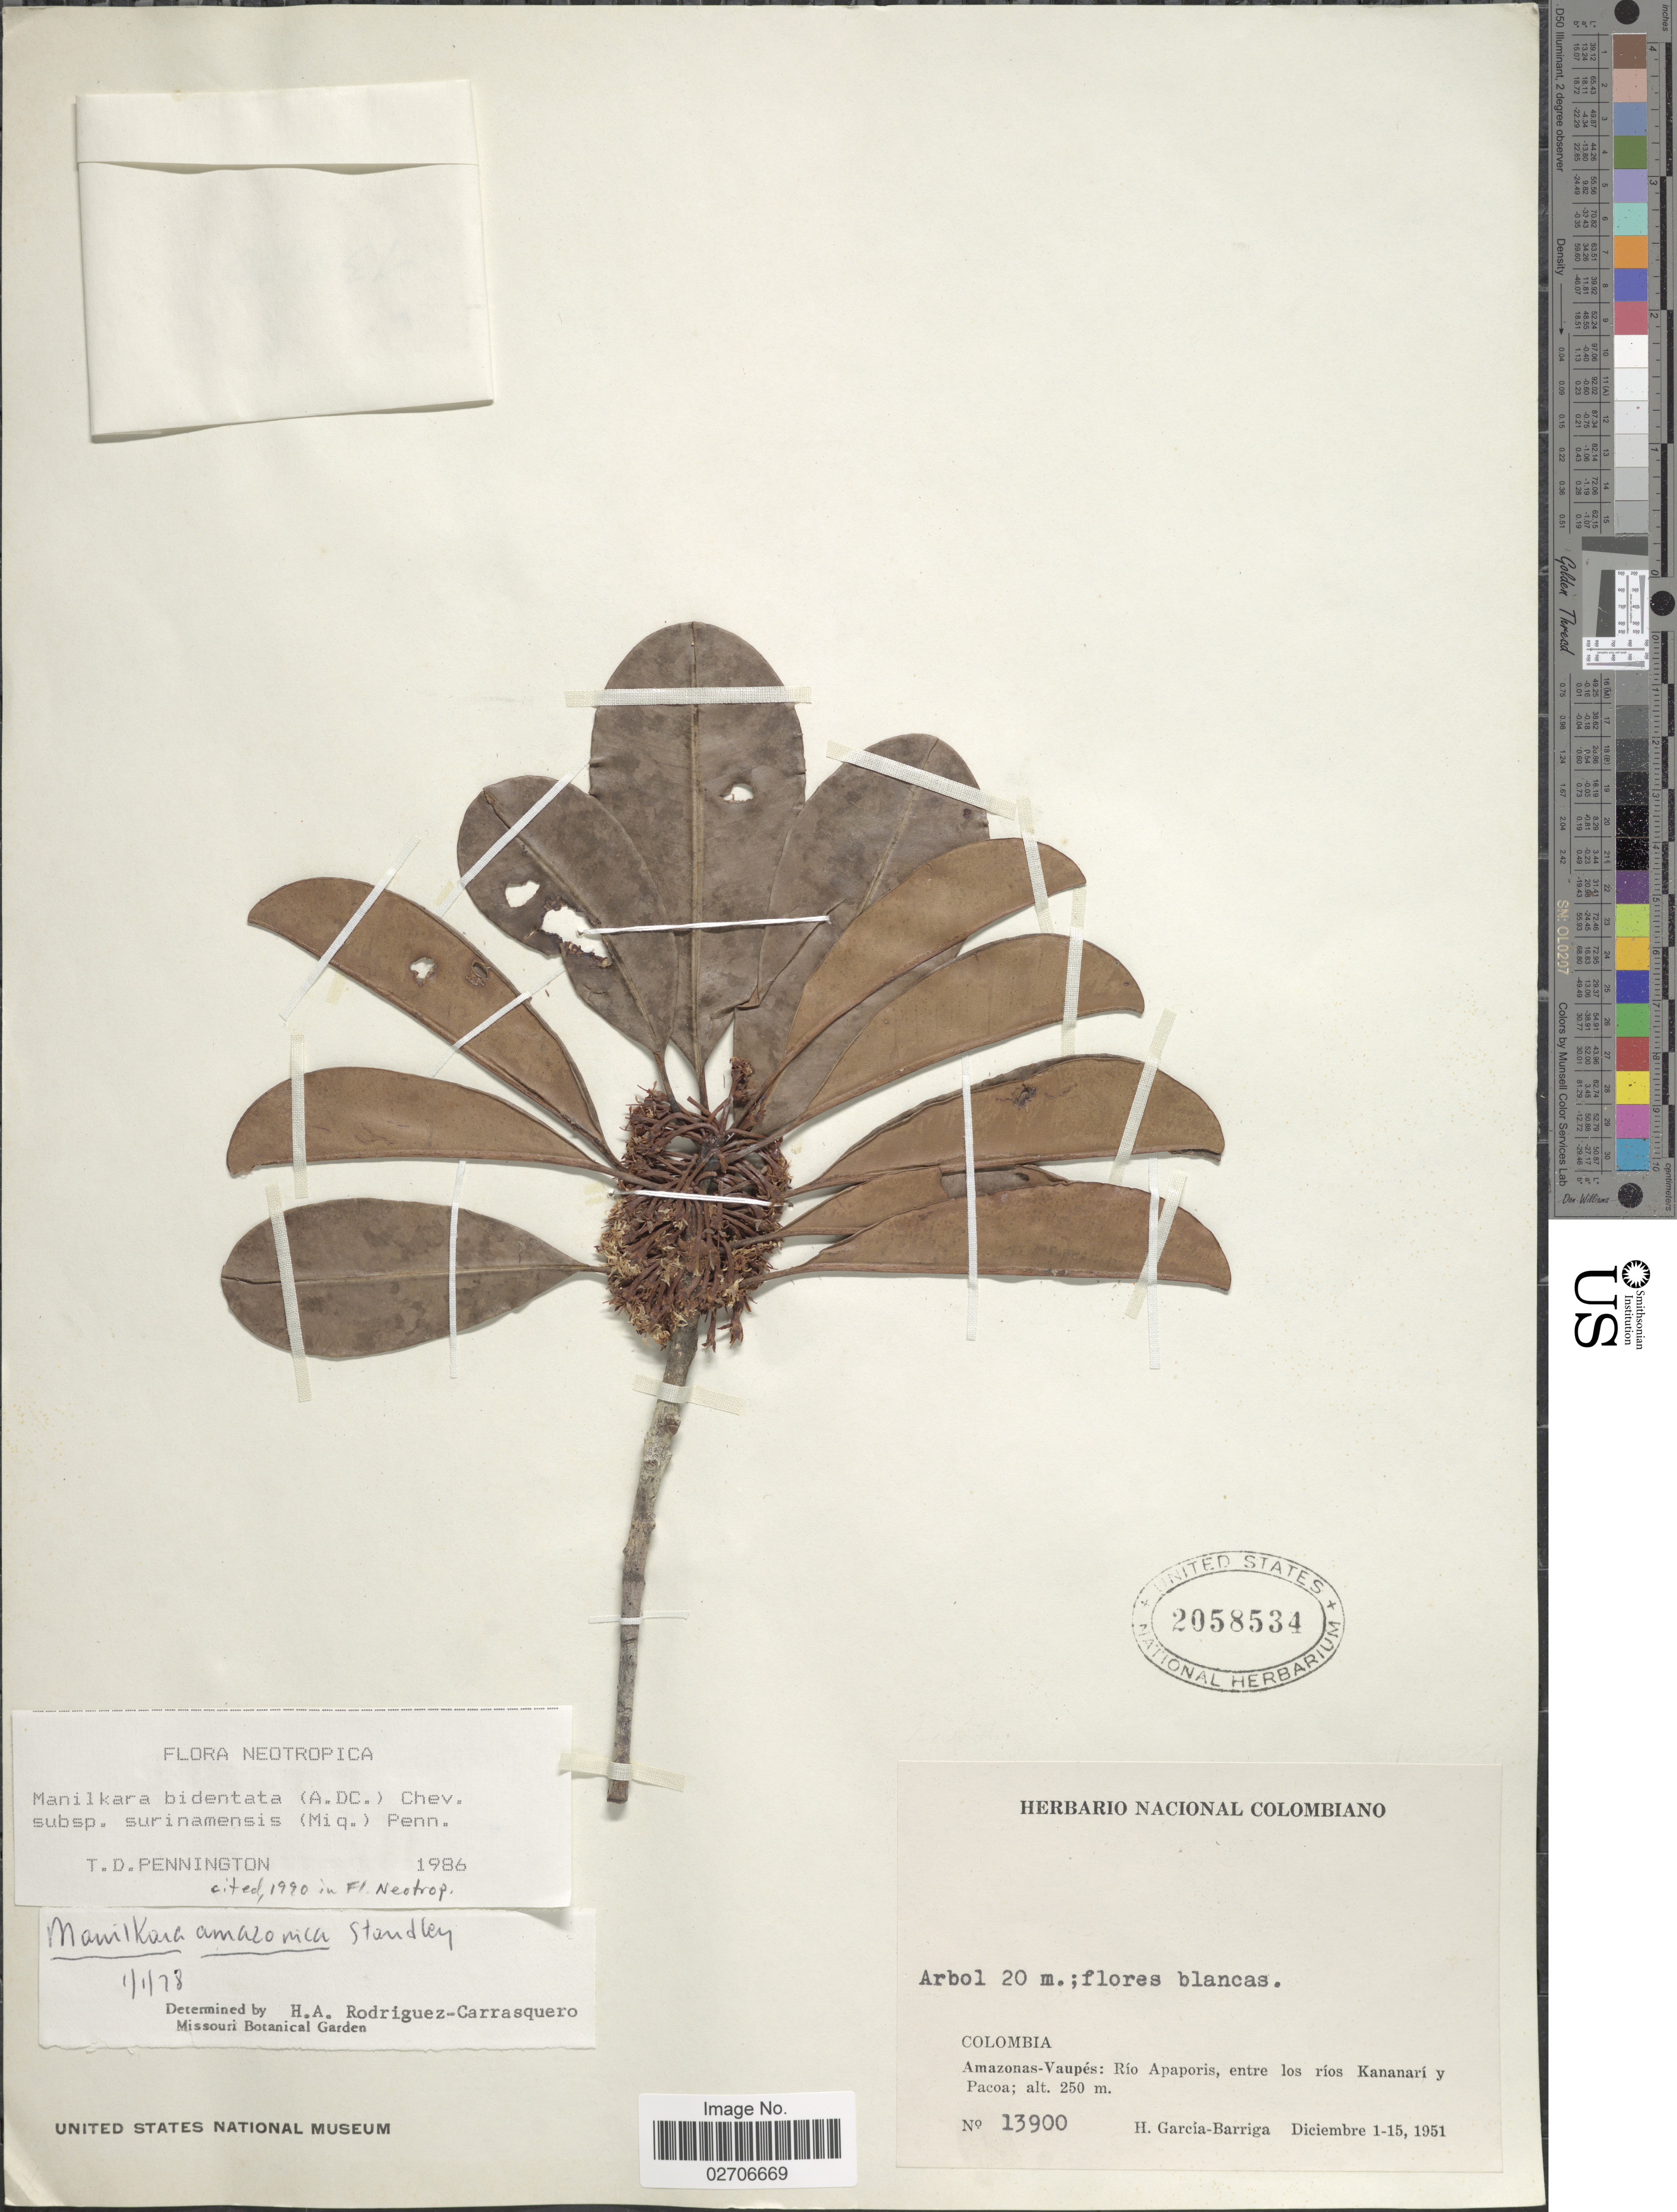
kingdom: Plantae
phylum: Tracheophyta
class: Magnoliopsida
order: Ericales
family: Sapotaceae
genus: Manilkara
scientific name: Manilkara bidentata subsp. surinamensis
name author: (Miq.) T.D. Penn.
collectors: H. García Barriga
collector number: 13900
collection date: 1951-12-01/1951-12-15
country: Colombia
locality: Amazonas-Vaupes: Rio Apaporis, entre los rios Kananari y Pacoa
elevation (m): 250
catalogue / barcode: US 2058534